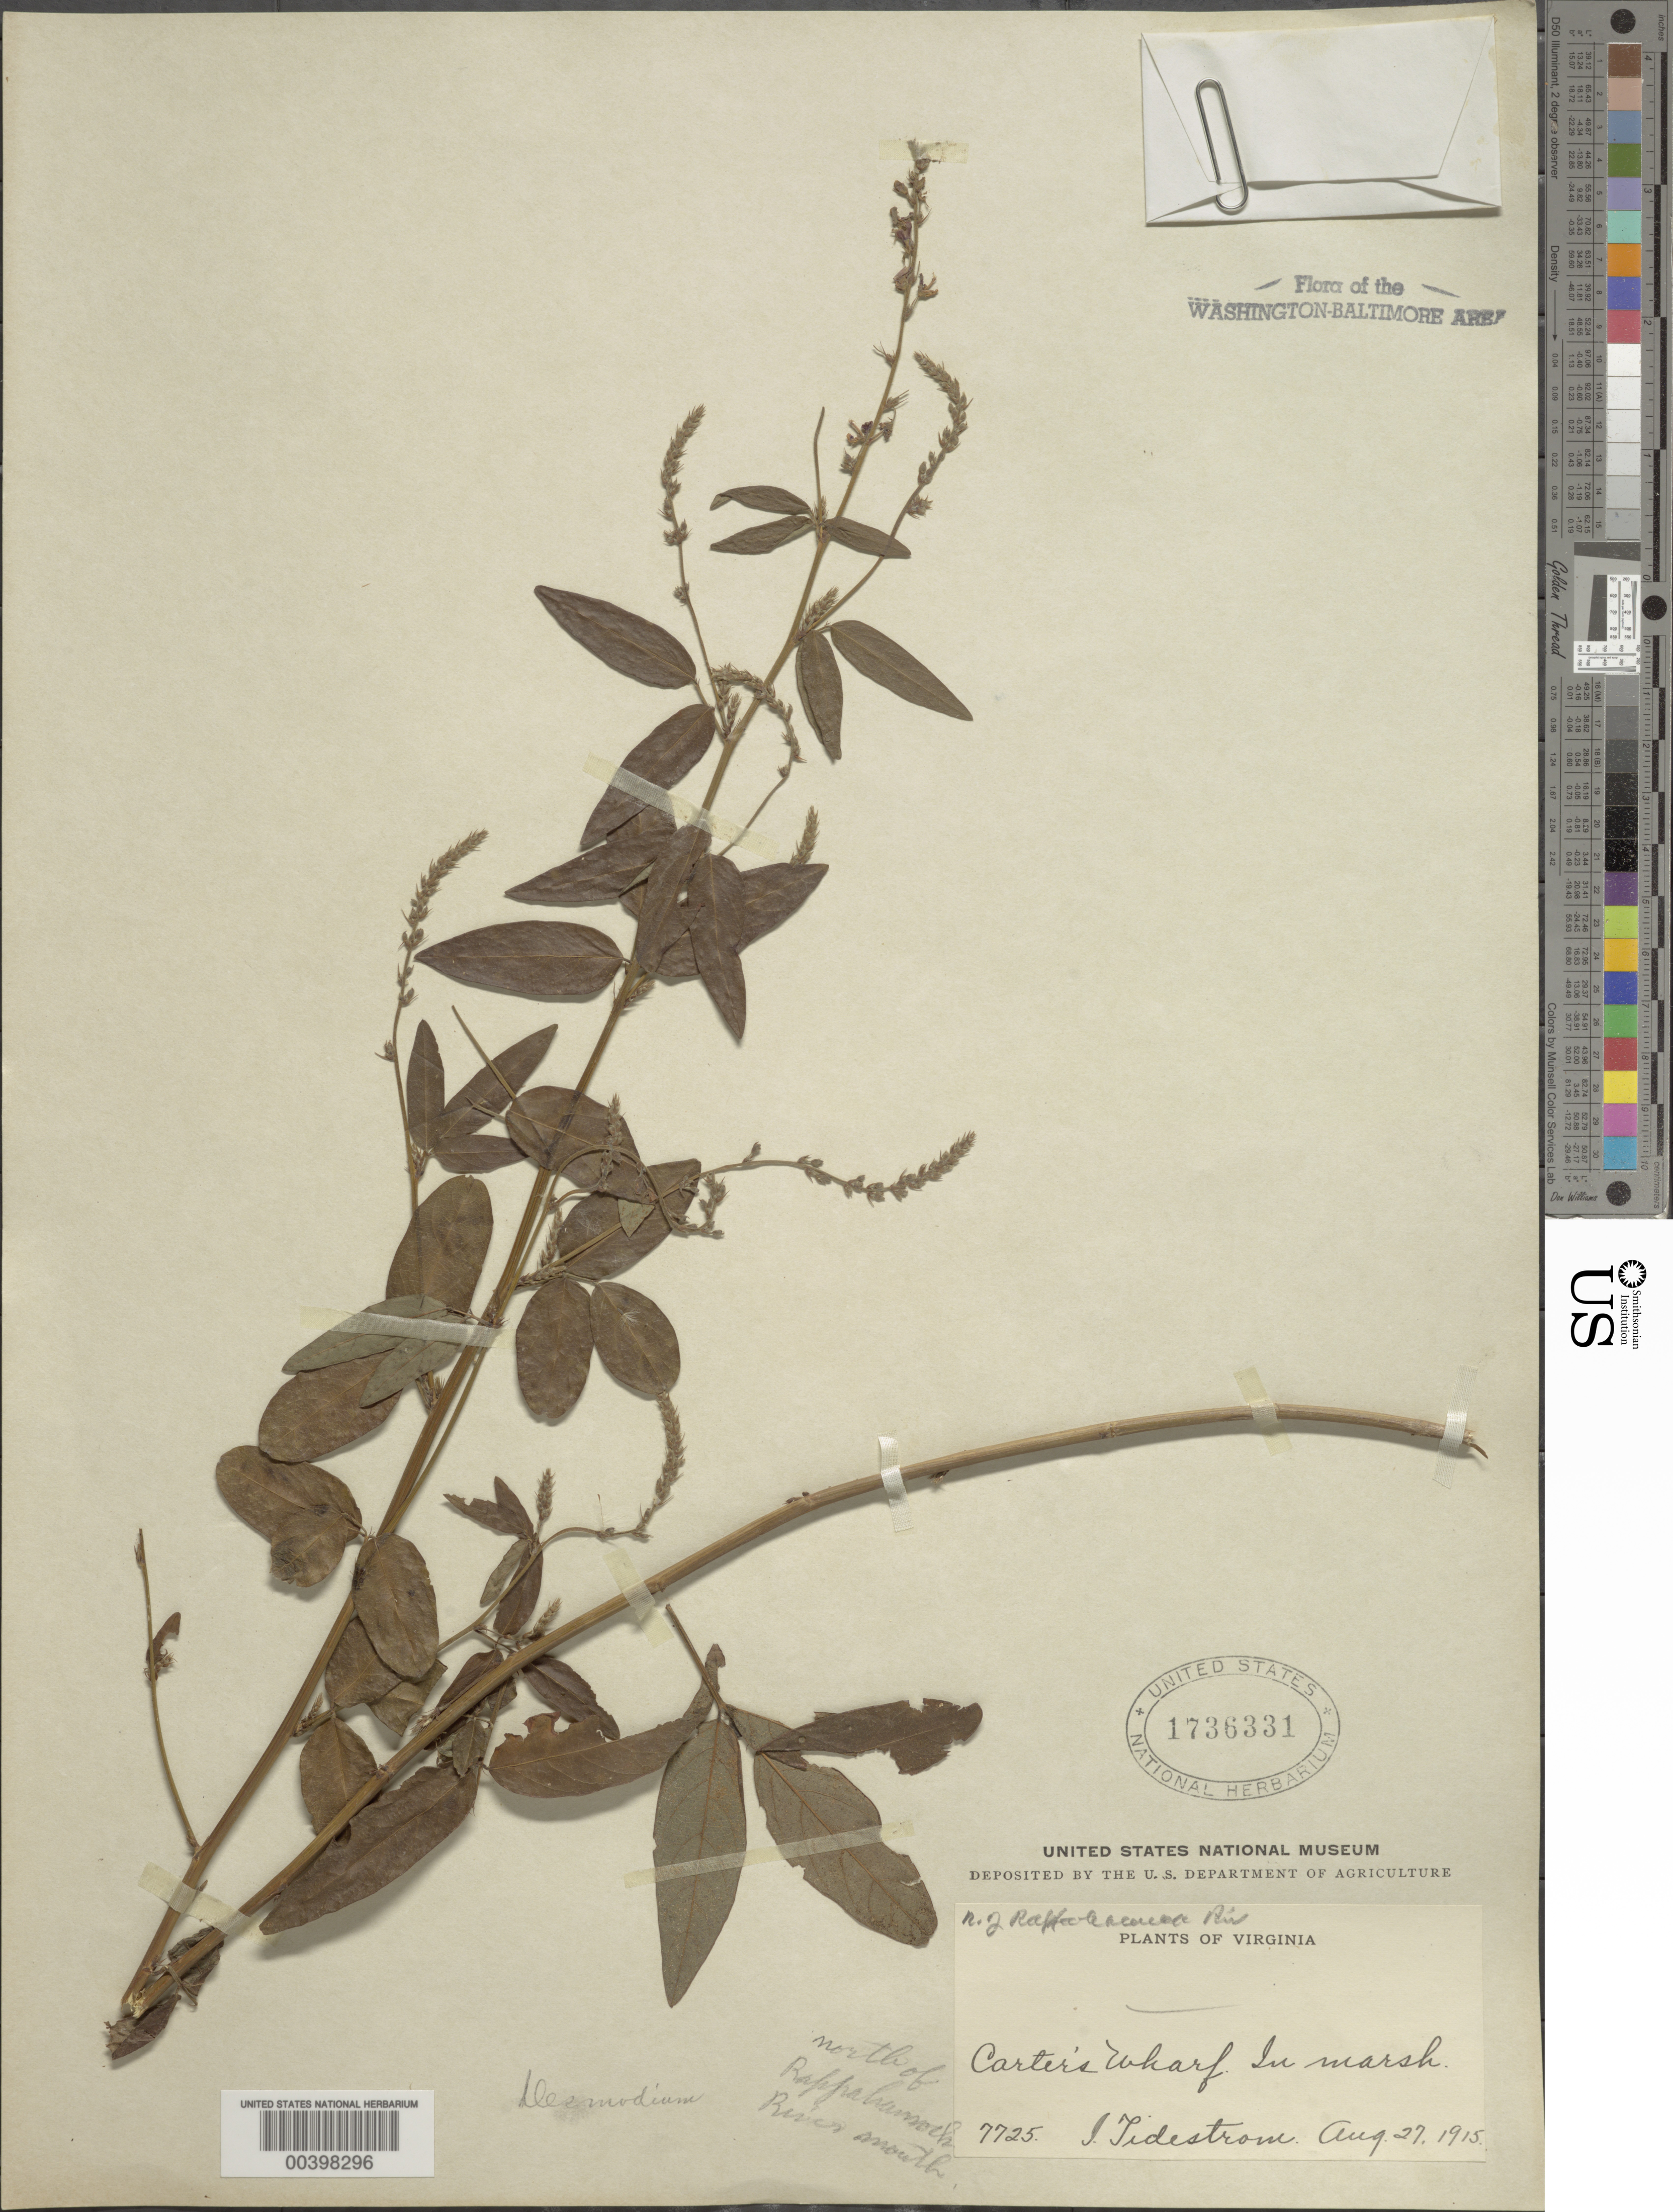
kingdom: Plantae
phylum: Tracheophyta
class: Magnoliopsida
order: Fabales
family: Fabaceae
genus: Desmodium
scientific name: Desmodium sp.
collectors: I. F. Tidestrom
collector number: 7725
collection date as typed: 27 Aug 1915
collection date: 1915-08-27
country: United States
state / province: Virginia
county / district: Richmond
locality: Carters Wharf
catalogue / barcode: US 1736331